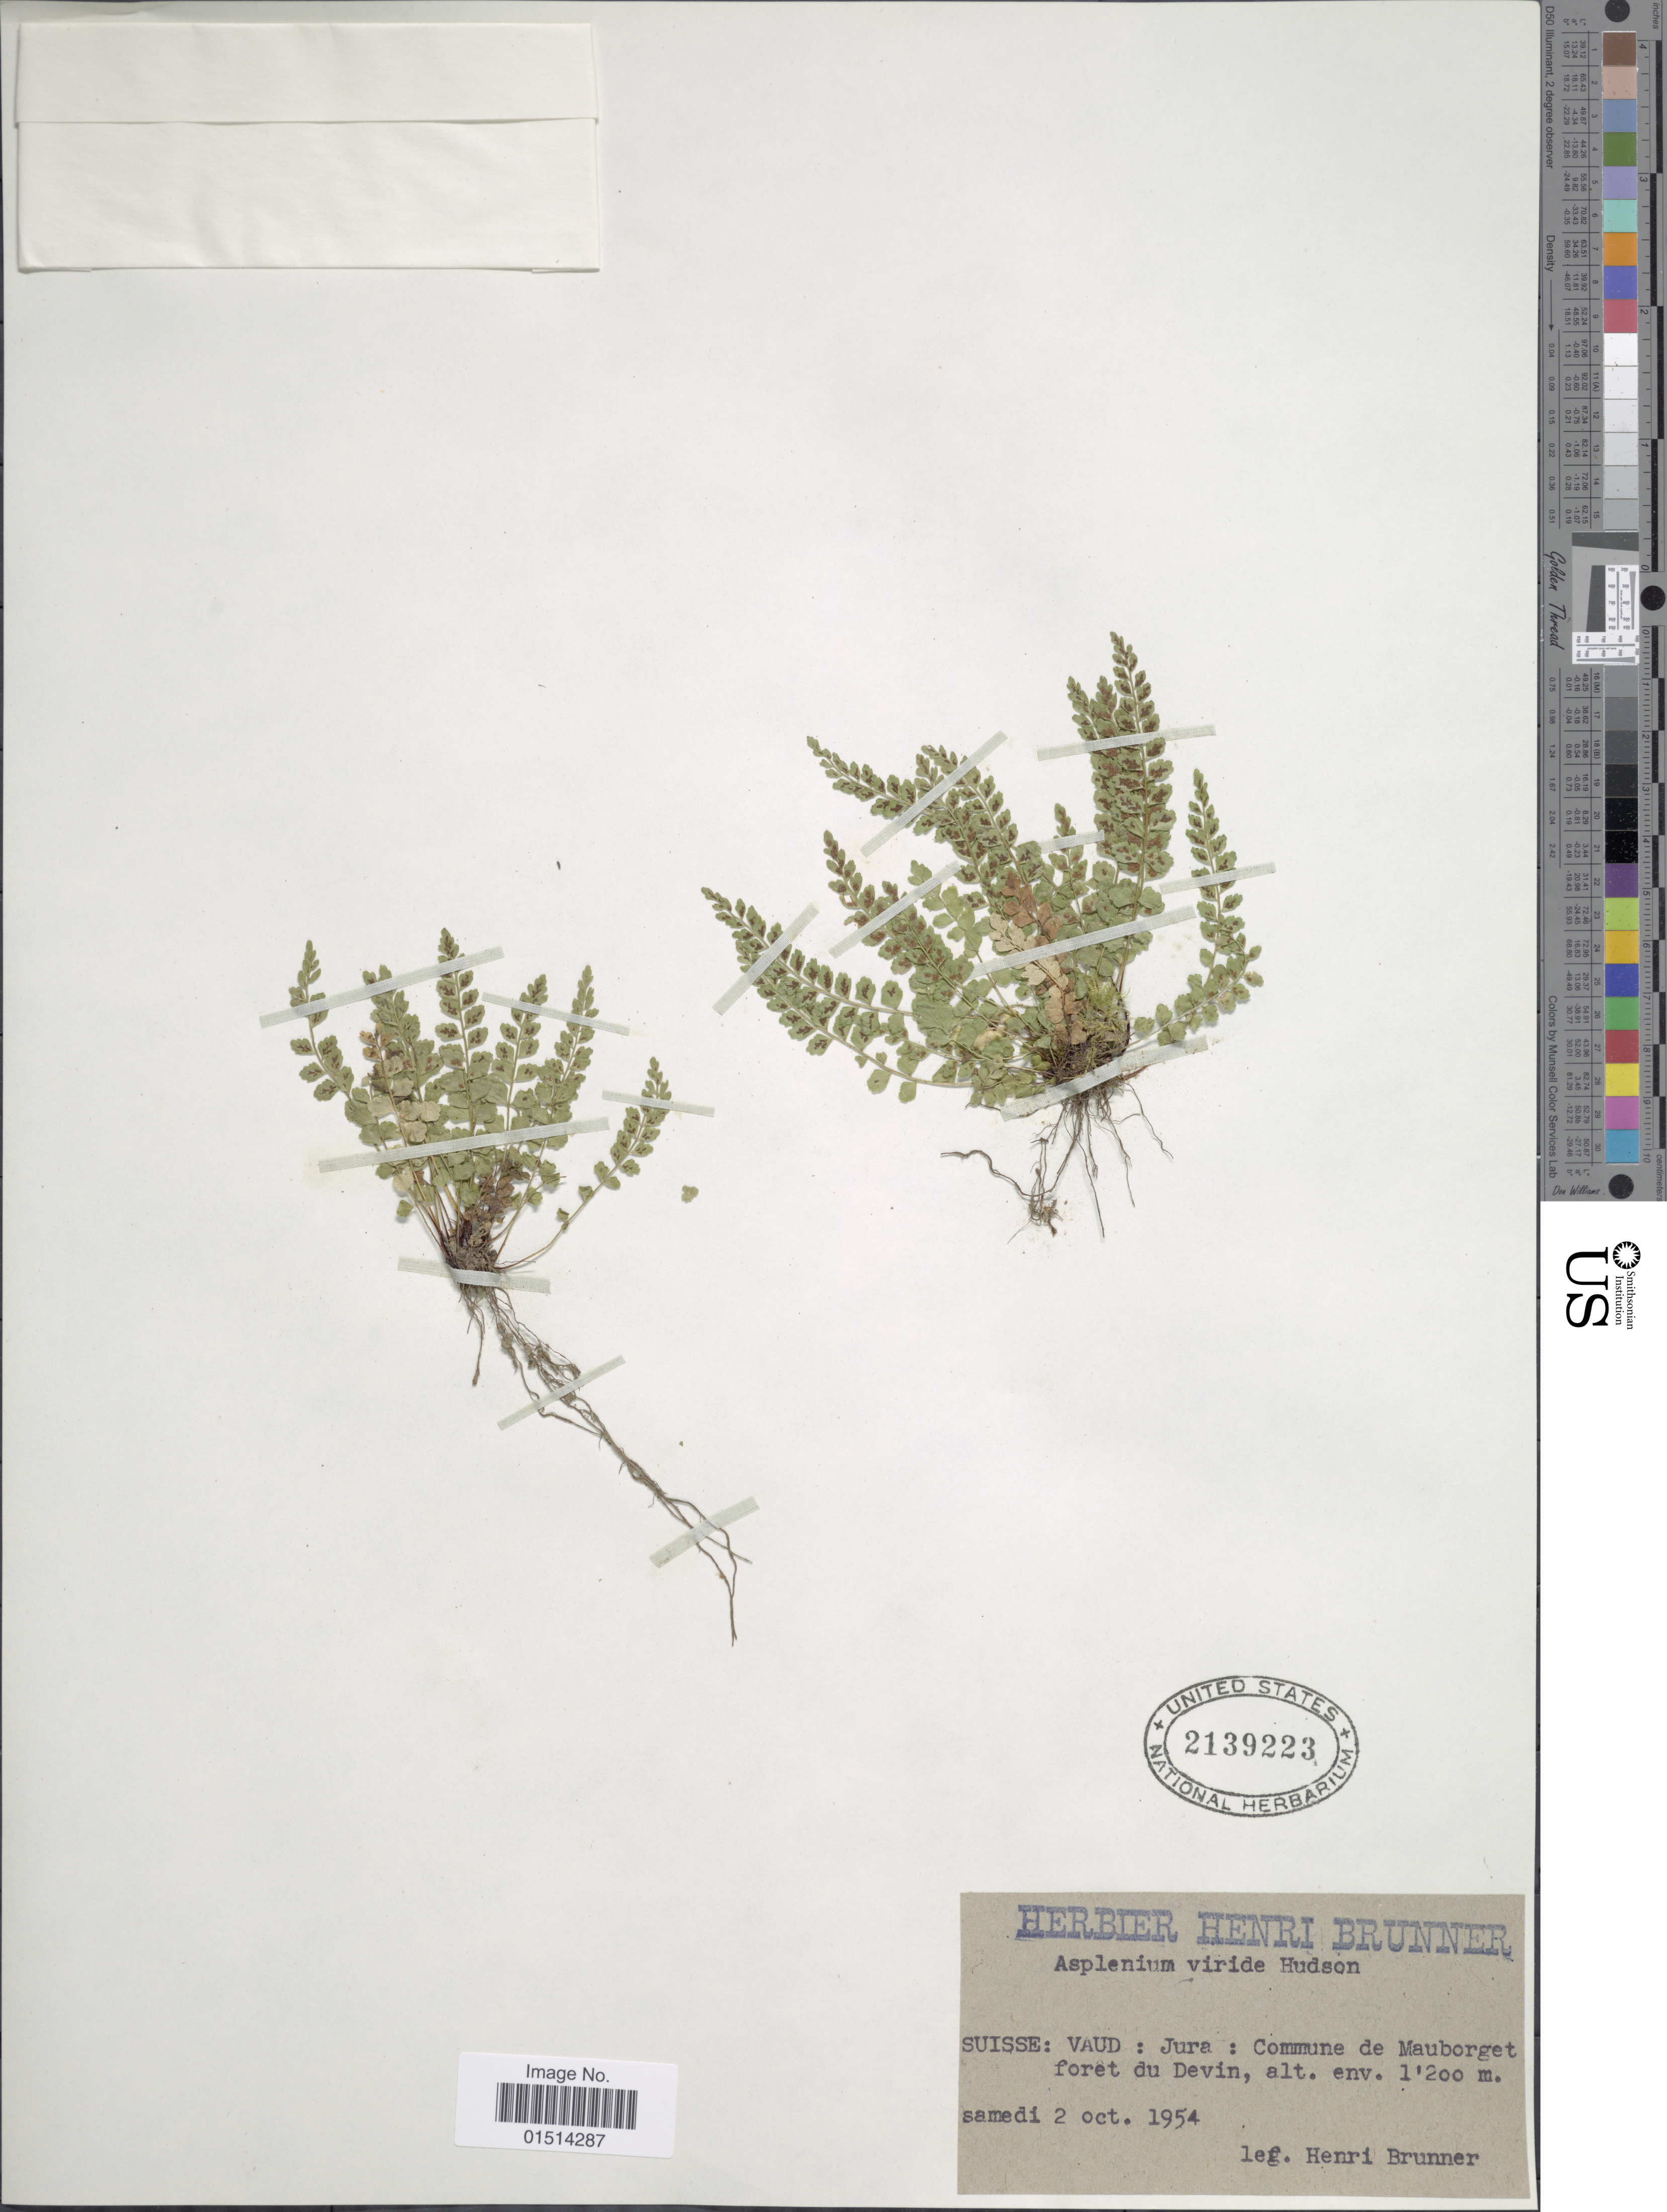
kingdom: Plantae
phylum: Tracheophyta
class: Polypodiopsida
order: Polypodiales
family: Aspleniaceae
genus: Asplenium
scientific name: Asplenium viride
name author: Huds.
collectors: H. Brunner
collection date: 1954-10-02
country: Switzerland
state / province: Vaud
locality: Suisse: Vaud: Jura: Commune de Mauborget foret du Devin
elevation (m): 1200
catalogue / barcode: US 2139223